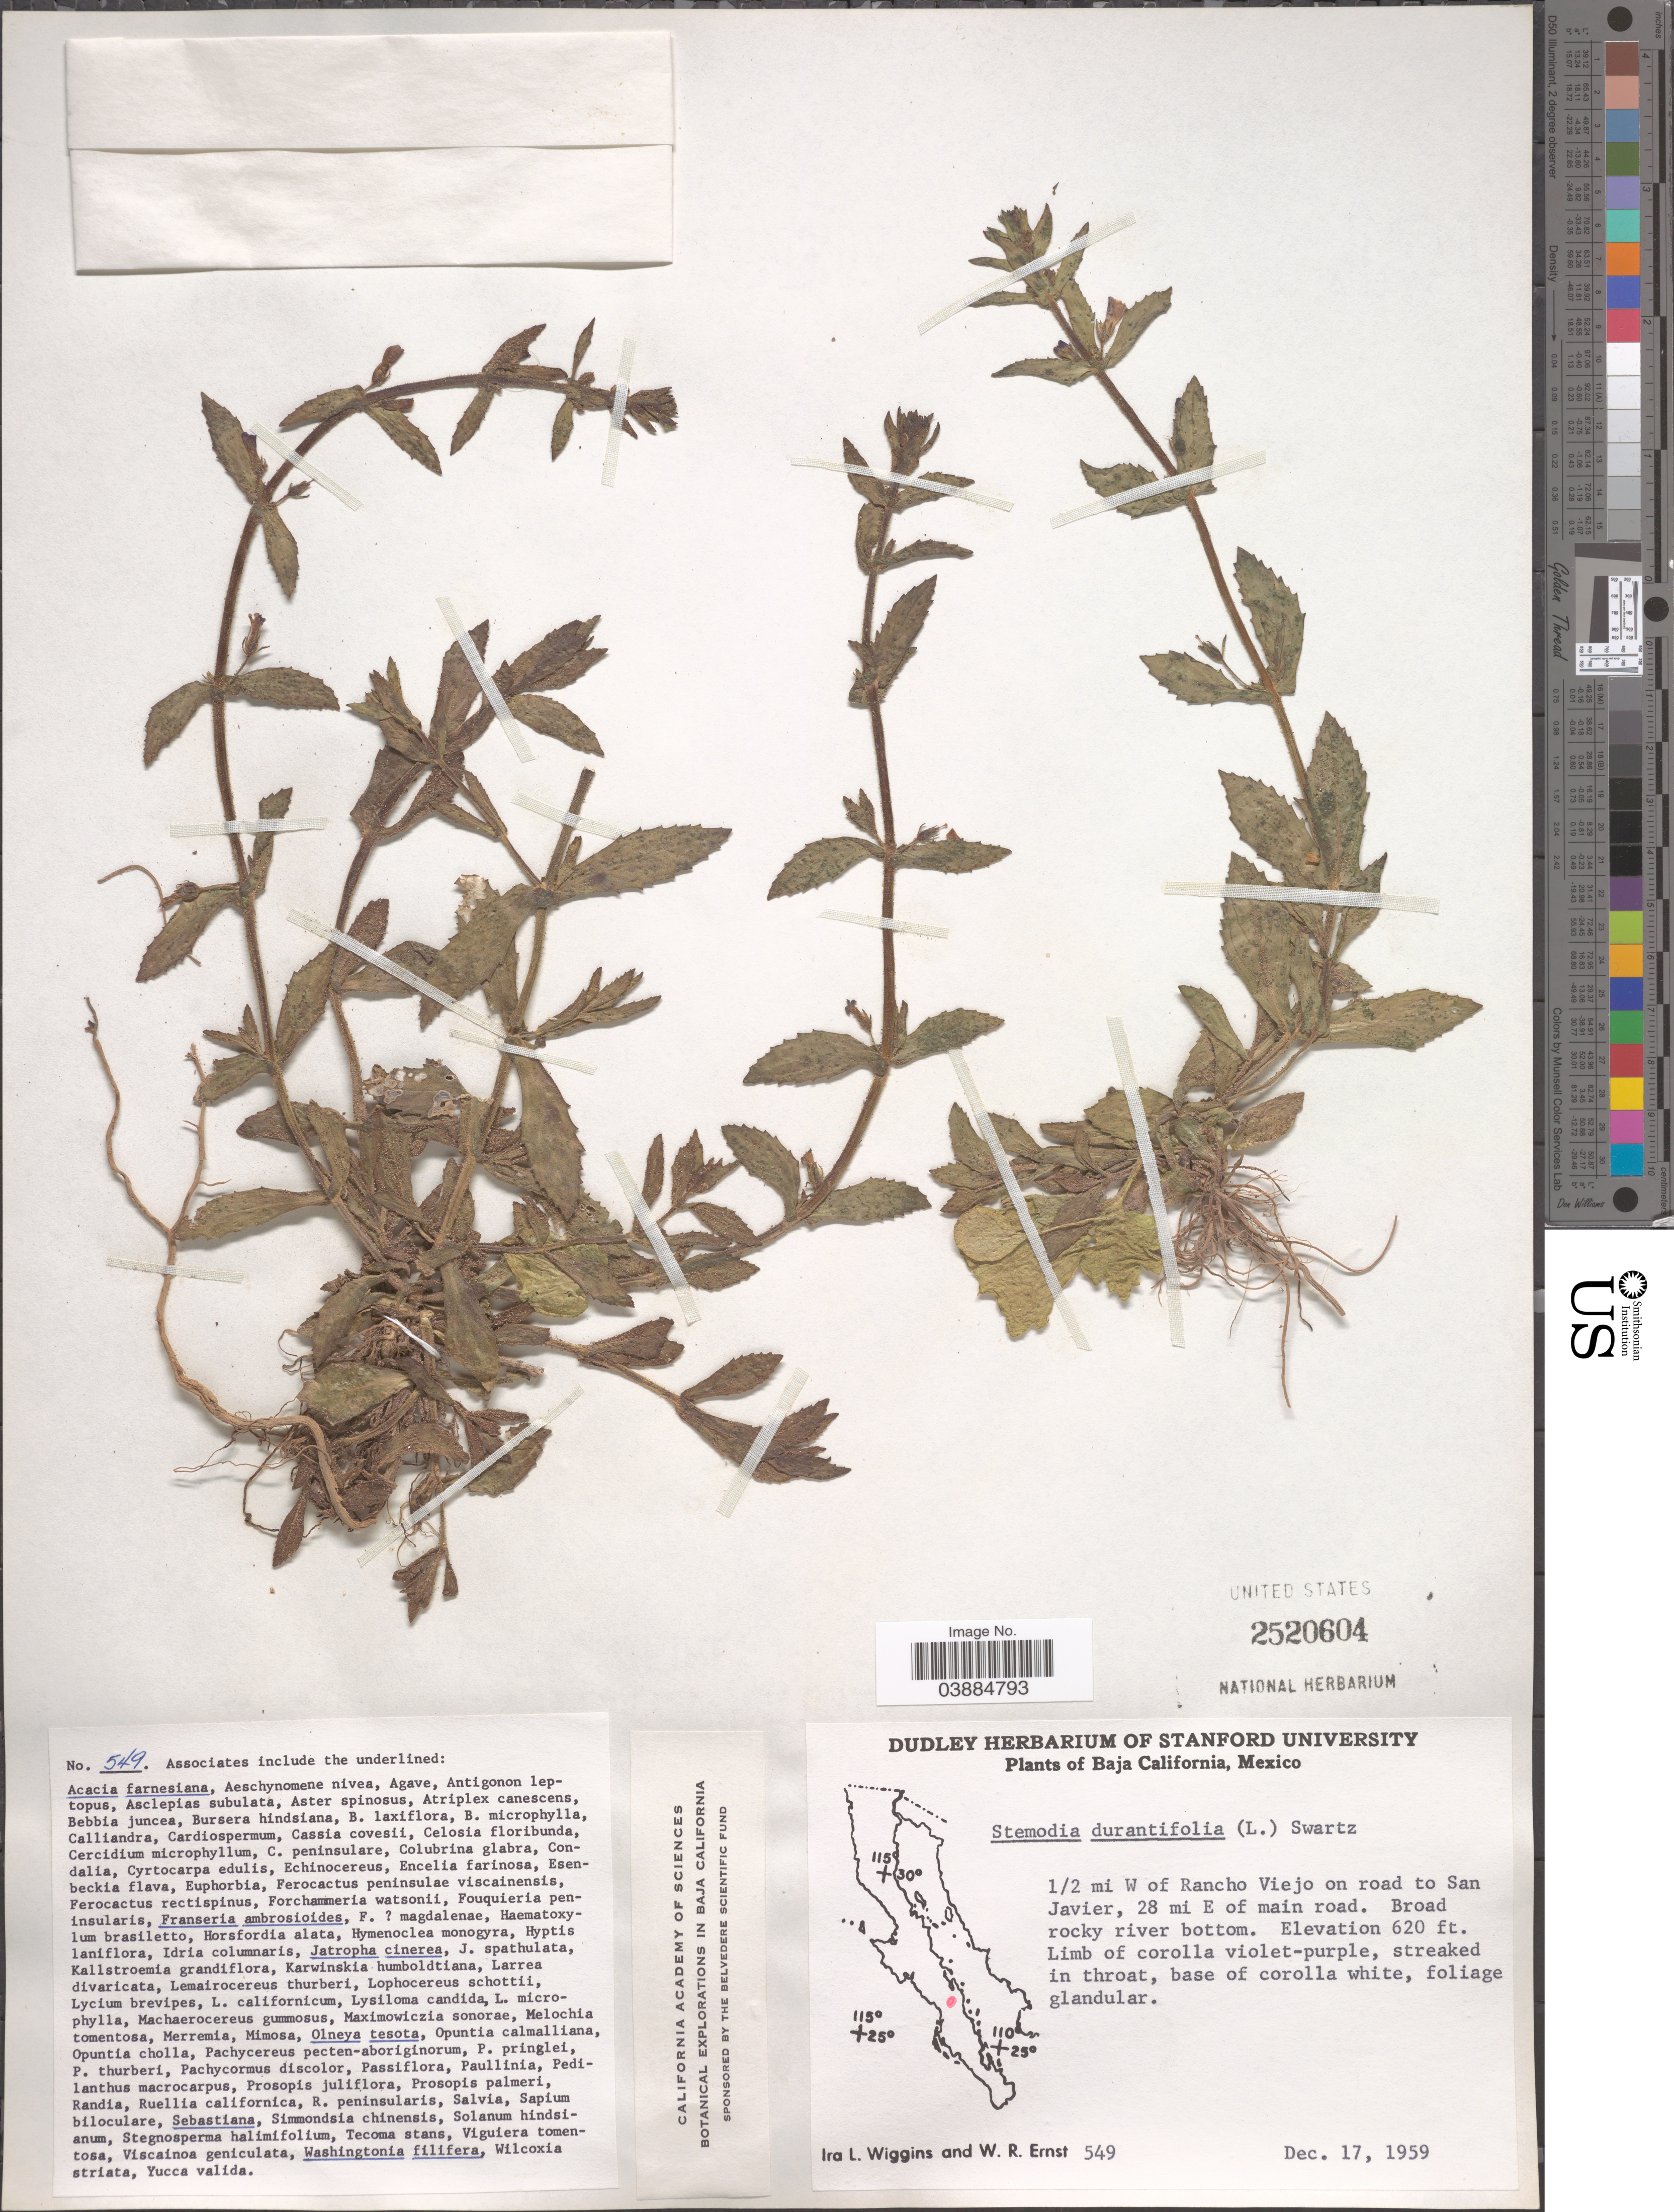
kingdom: Plantae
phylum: Tracheophyta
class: Magnoliopsida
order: Lamiales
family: Plantaginaceae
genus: Stemodia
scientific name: Stemodia durantifolia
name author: (L.) Sw.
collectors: I. L. Wiggins & W. R. Ernst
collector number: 549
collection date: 1959-12-17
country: Mexico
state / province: Baja California Sur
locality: ½ mi W of Rancho Viejo on road to San Javier, 28 mi E of main road. Broad rocky river bottom.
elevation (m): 189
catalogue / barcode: US 2520604